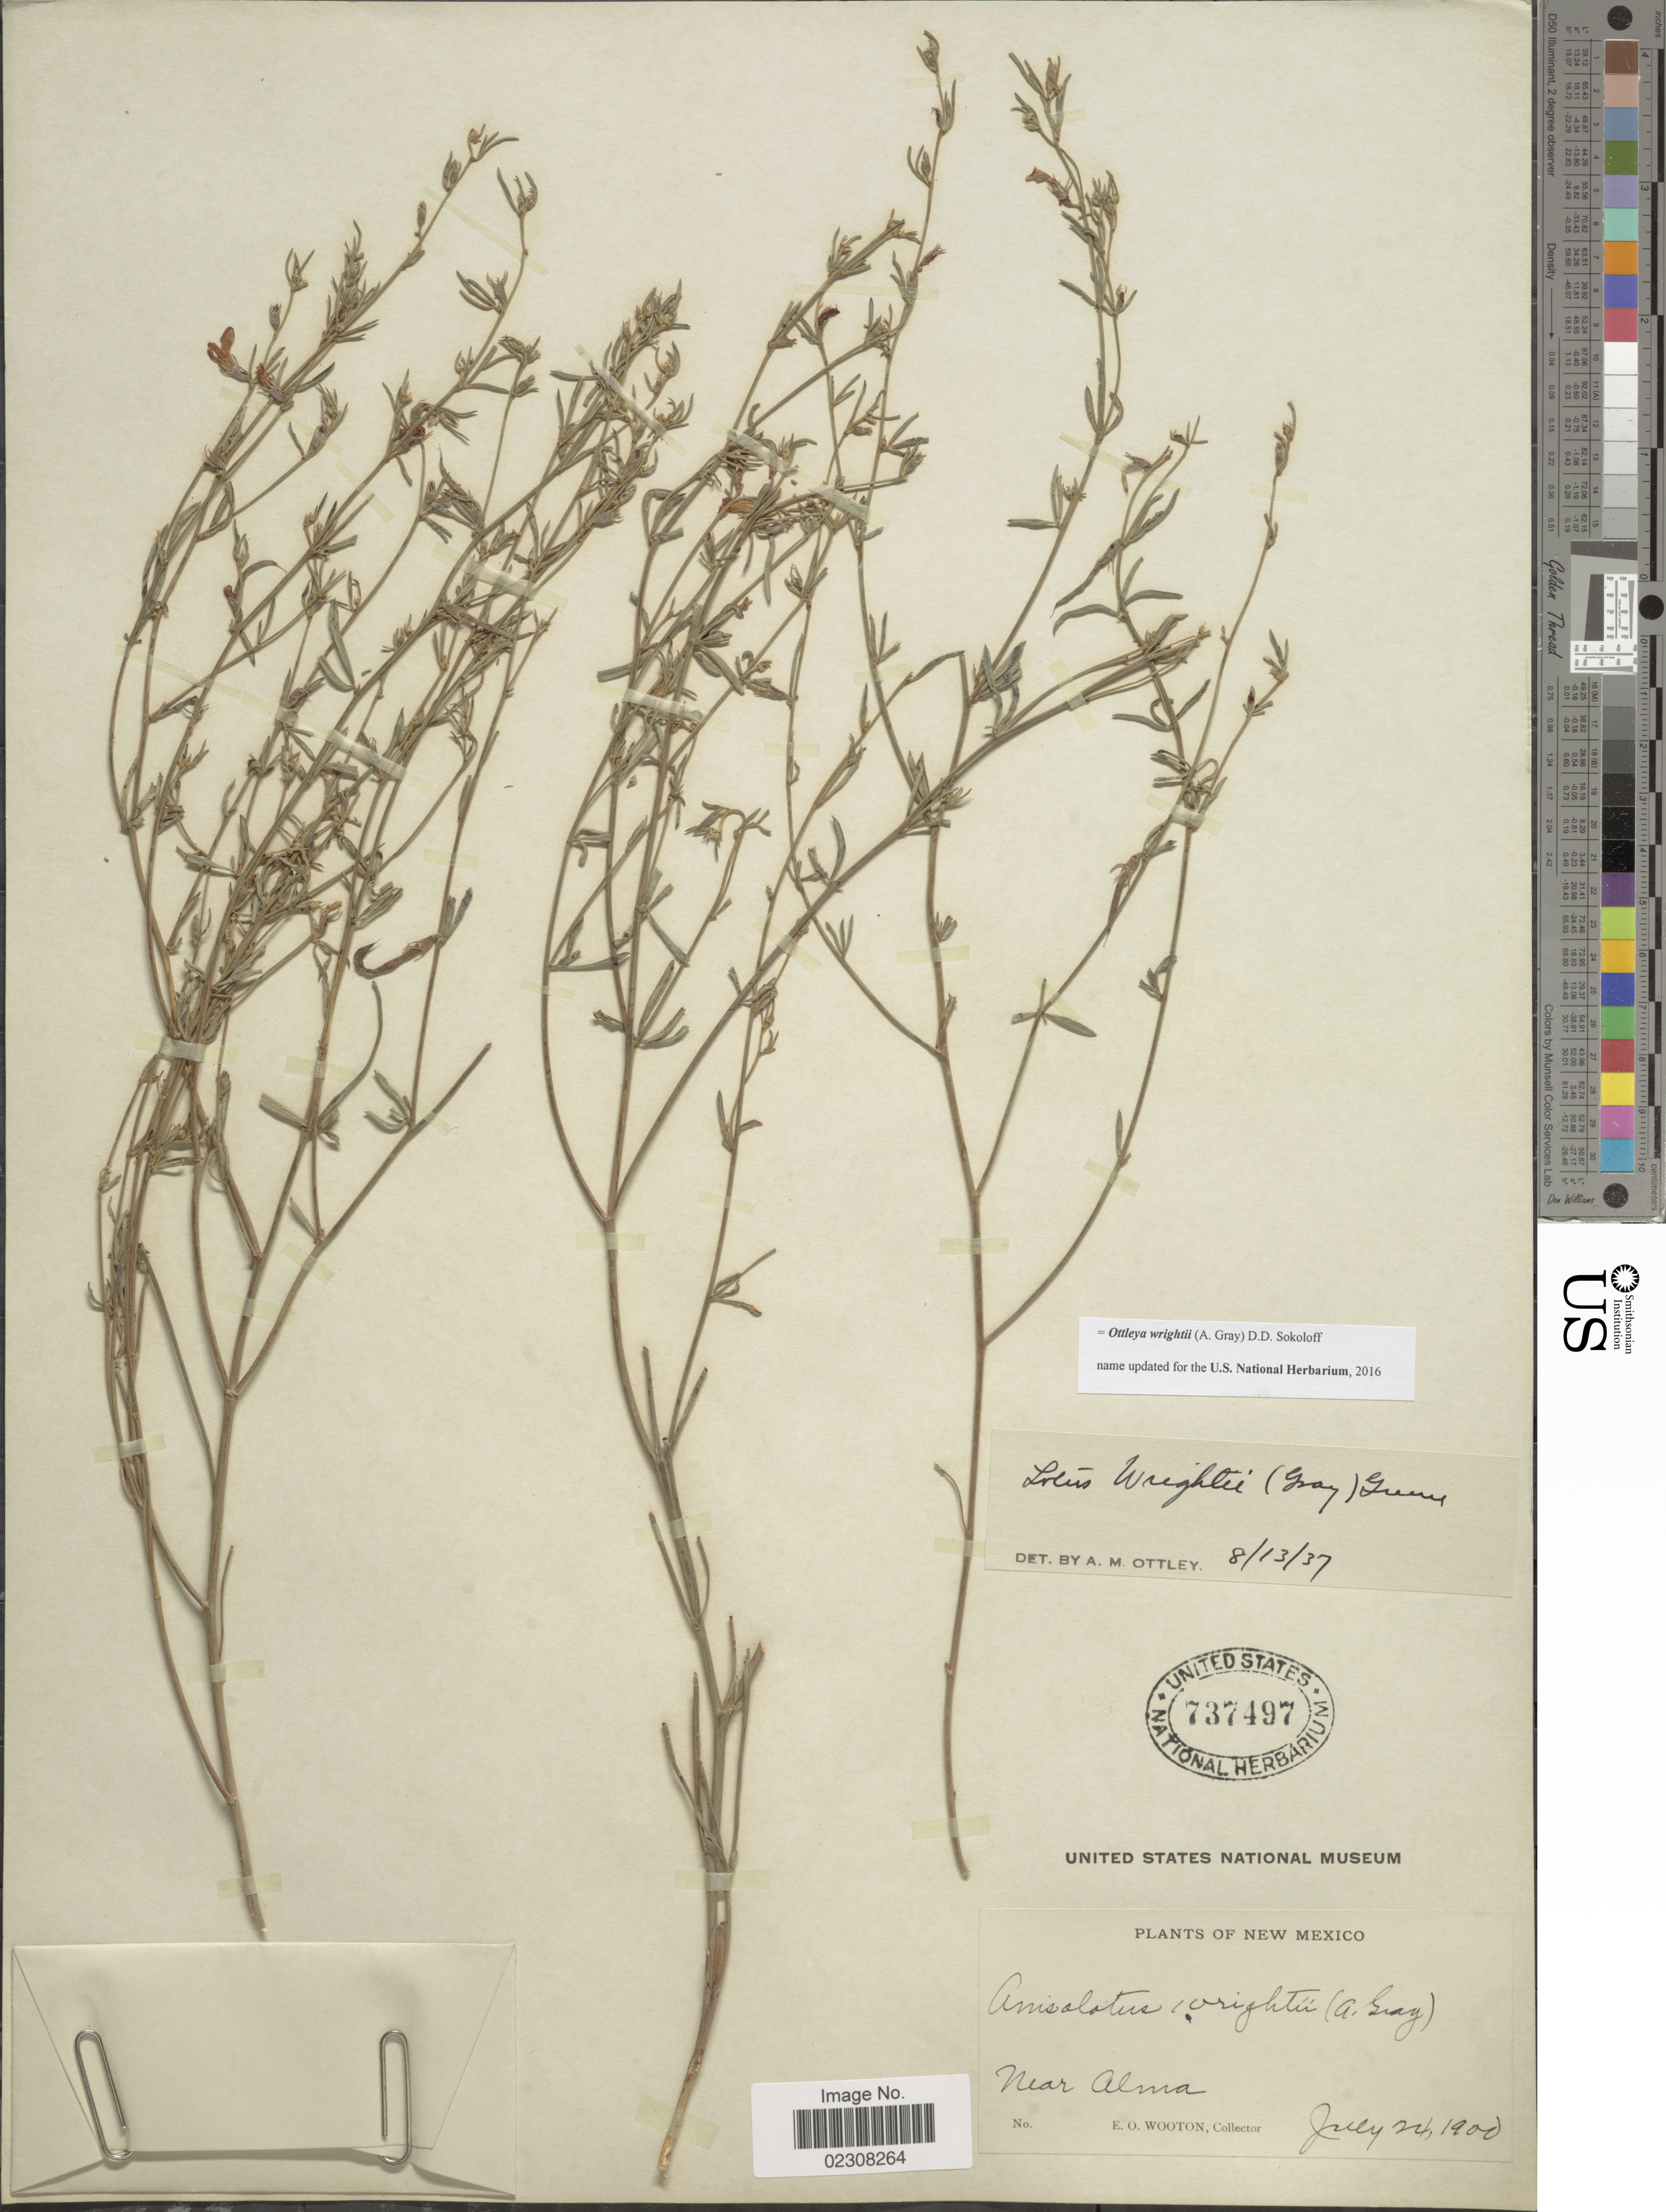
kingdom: Plantae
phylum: Tracheophyta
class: Magnoliopsida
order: Fabales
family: Fabaceae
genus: Ottleya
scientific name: Ottleya wrightii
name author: (A. Gray) D.D. Sokoloff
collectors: E. O. Wooton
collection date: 1900-07-24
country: United States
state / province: New Mexico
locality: Near Alma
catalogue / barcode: US 737497